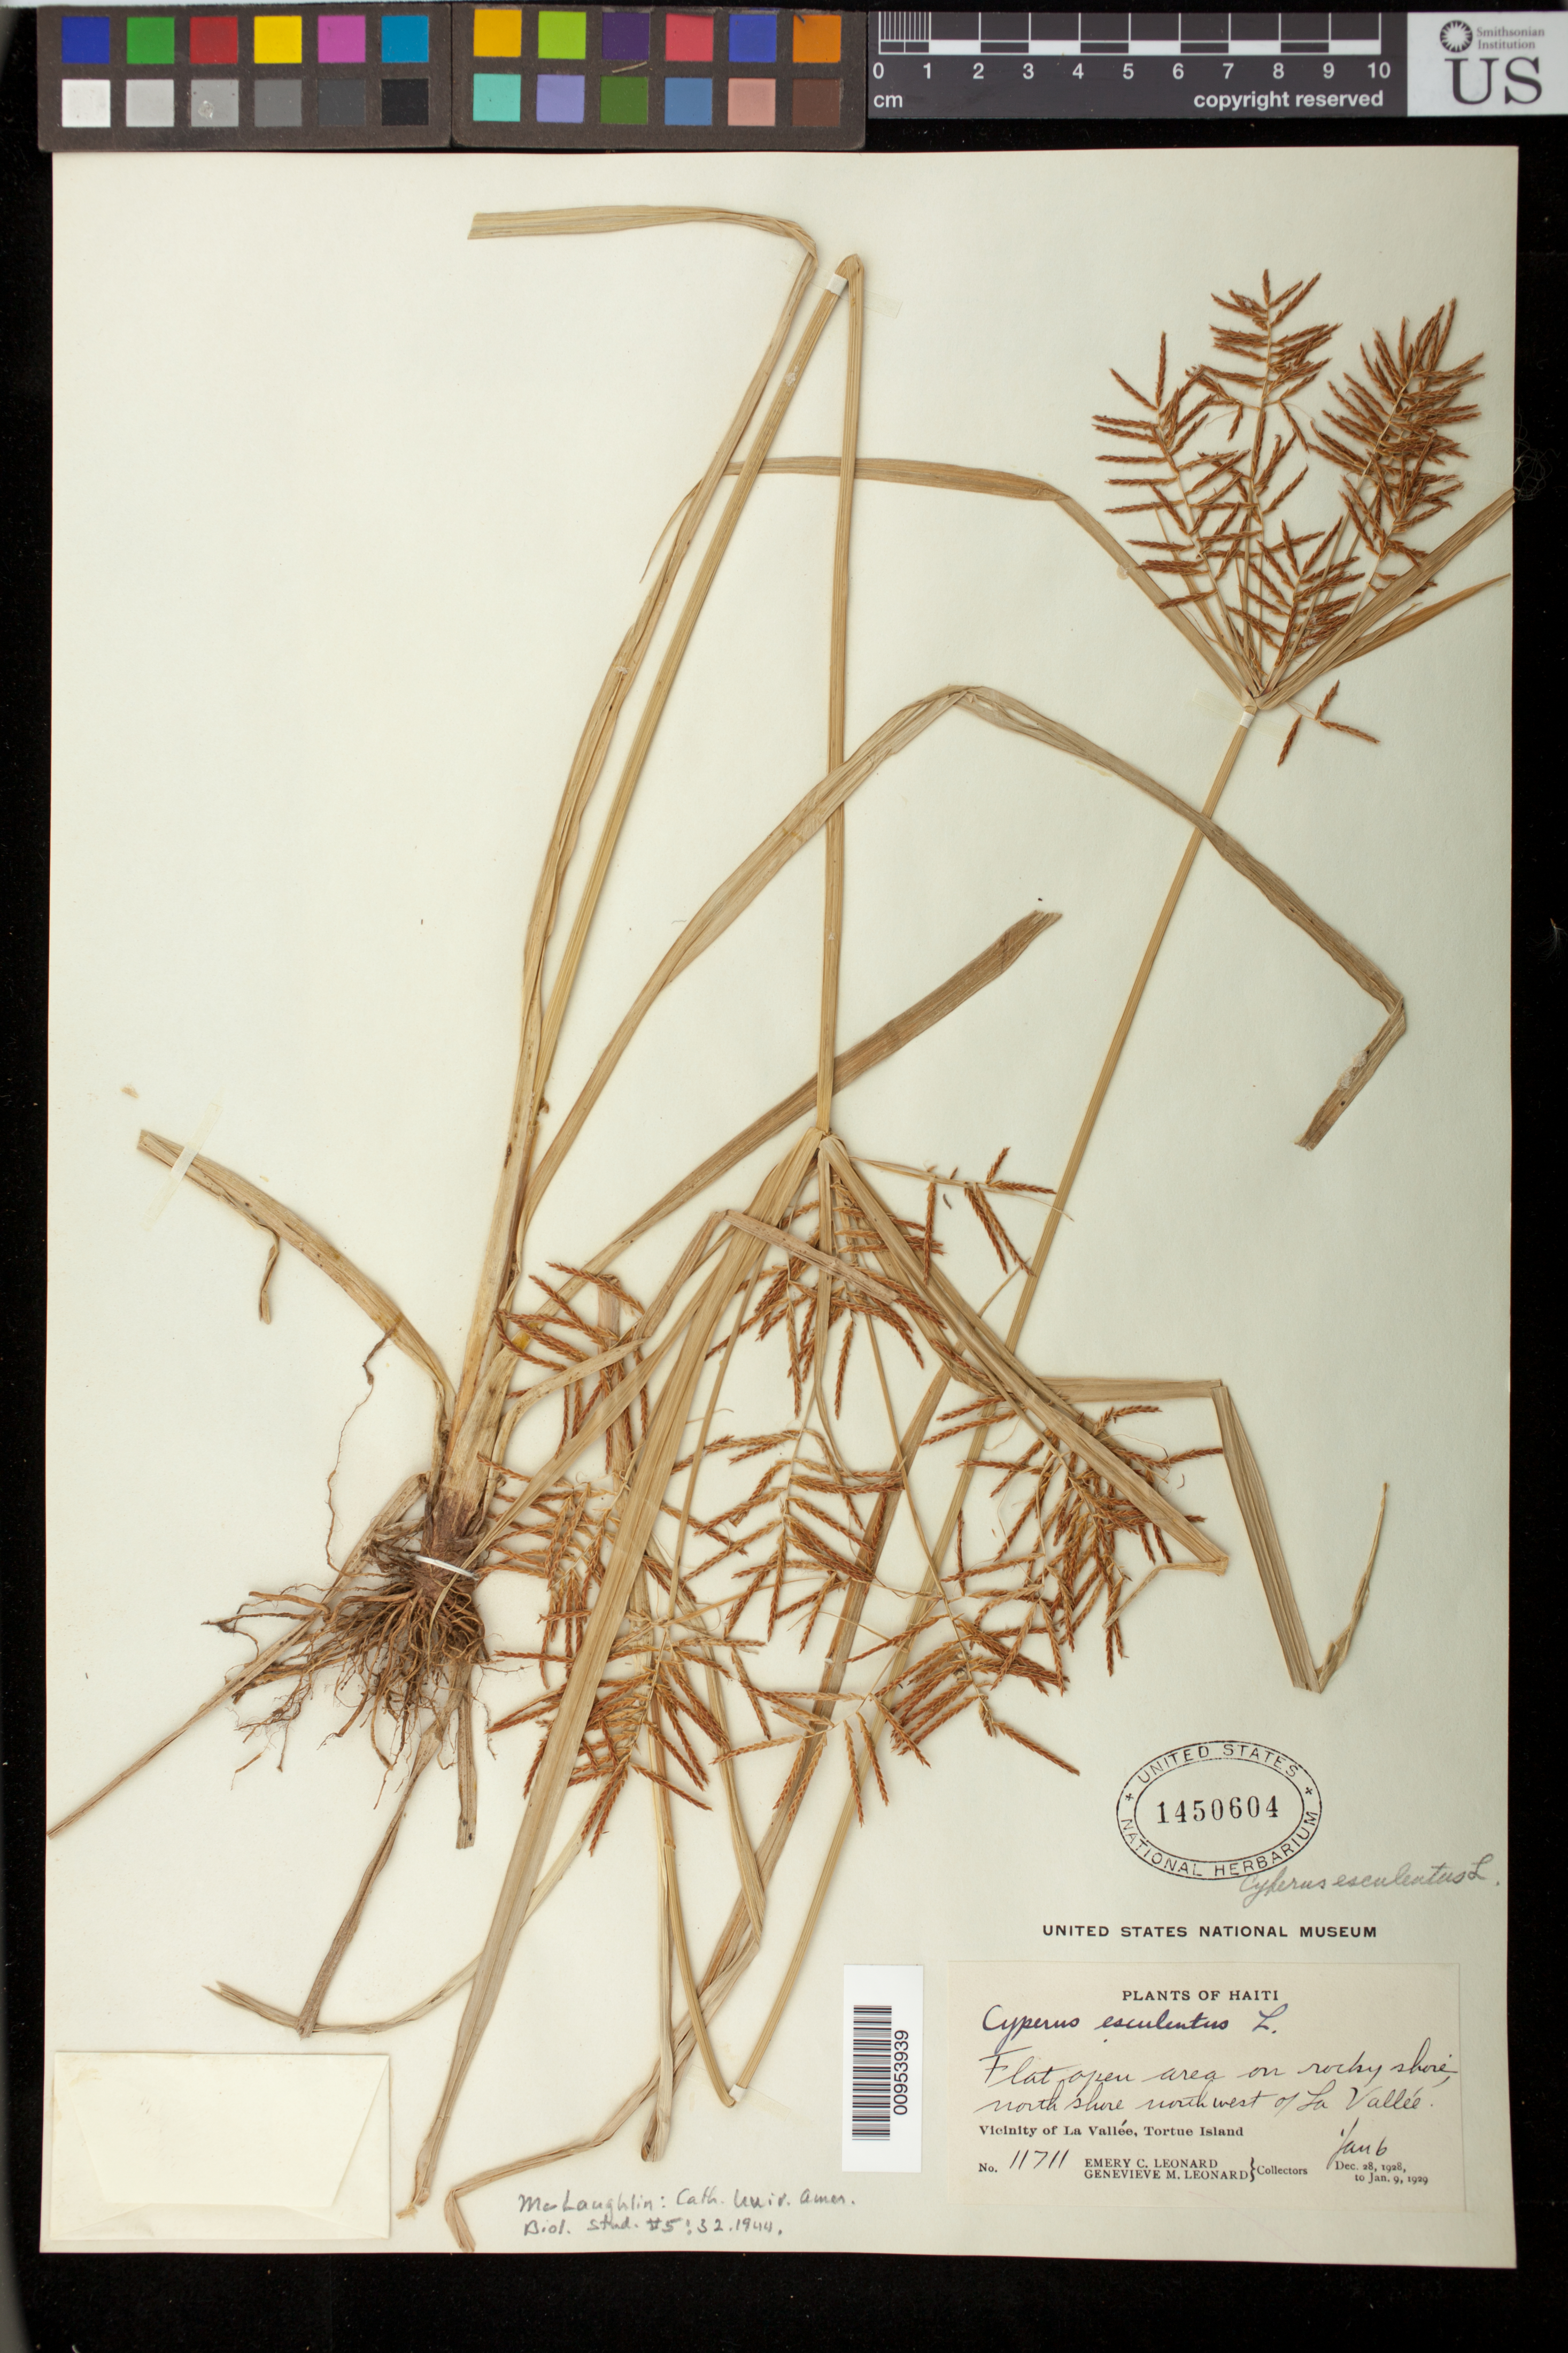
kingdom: Plantae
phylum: Tracheophyta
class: Liliopsida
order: Poales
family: Cyperaceae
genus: Cyperus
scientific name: Cyperus esculentus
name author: L.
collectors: E. C. Leonard & G. M. Leonard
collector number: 11711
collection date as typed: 06 Jan 1929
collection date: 1929-01-06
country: Haiti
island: Tortue Island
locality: Vicinity of La Vallée, Tortue Island; north shore northwest of La Vallée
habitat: Flat open area on rocky shore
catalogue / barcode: US 1450604